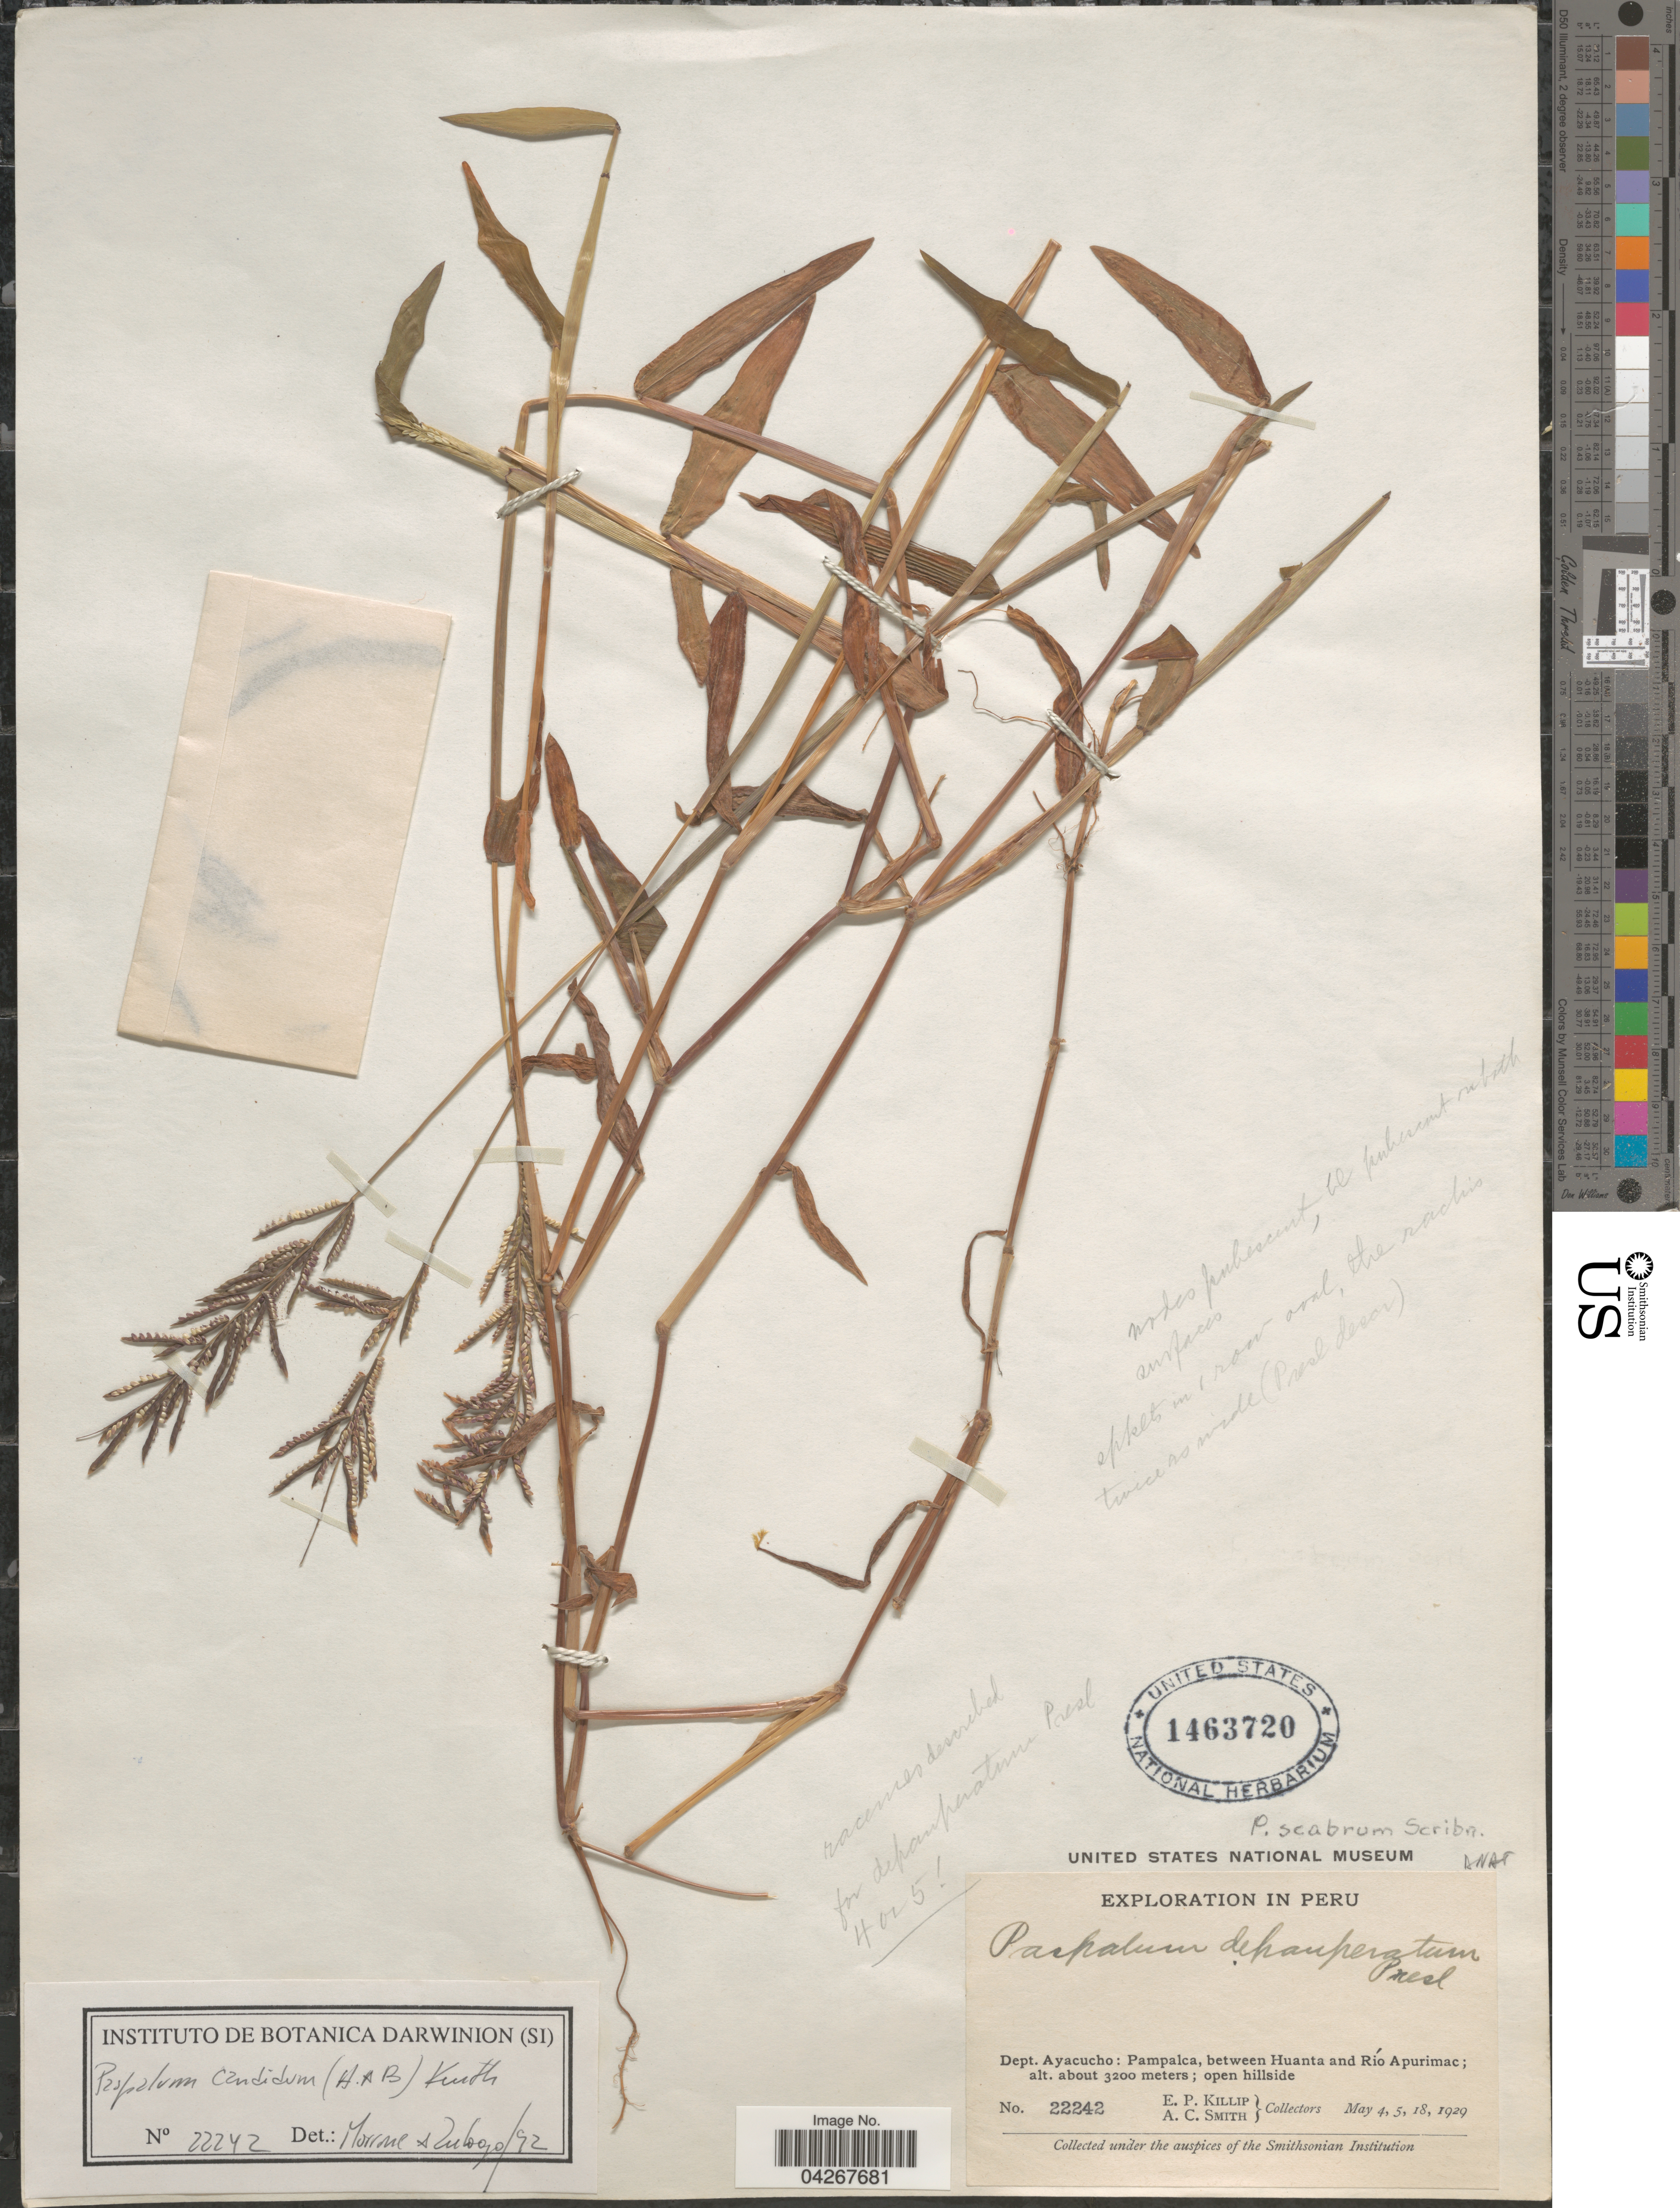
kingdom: Plantae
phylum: Tracheophyta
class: Liliopsida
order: Poales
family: Poaceae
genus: Paspalum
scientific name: Paspalum candidum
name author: (Humb. & Bonpl. ex Fleugge) Kunth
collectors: E. P. Killip & A. C. Smith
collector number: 22242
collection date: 1929-05-04/1929-05-18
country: Peru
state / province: Ayacucho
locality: Exploration in Peru. Dept. Ayacucho: Pampalca, between Huanta and Río Apurimac.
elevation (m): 3200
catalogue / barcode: US 1463720